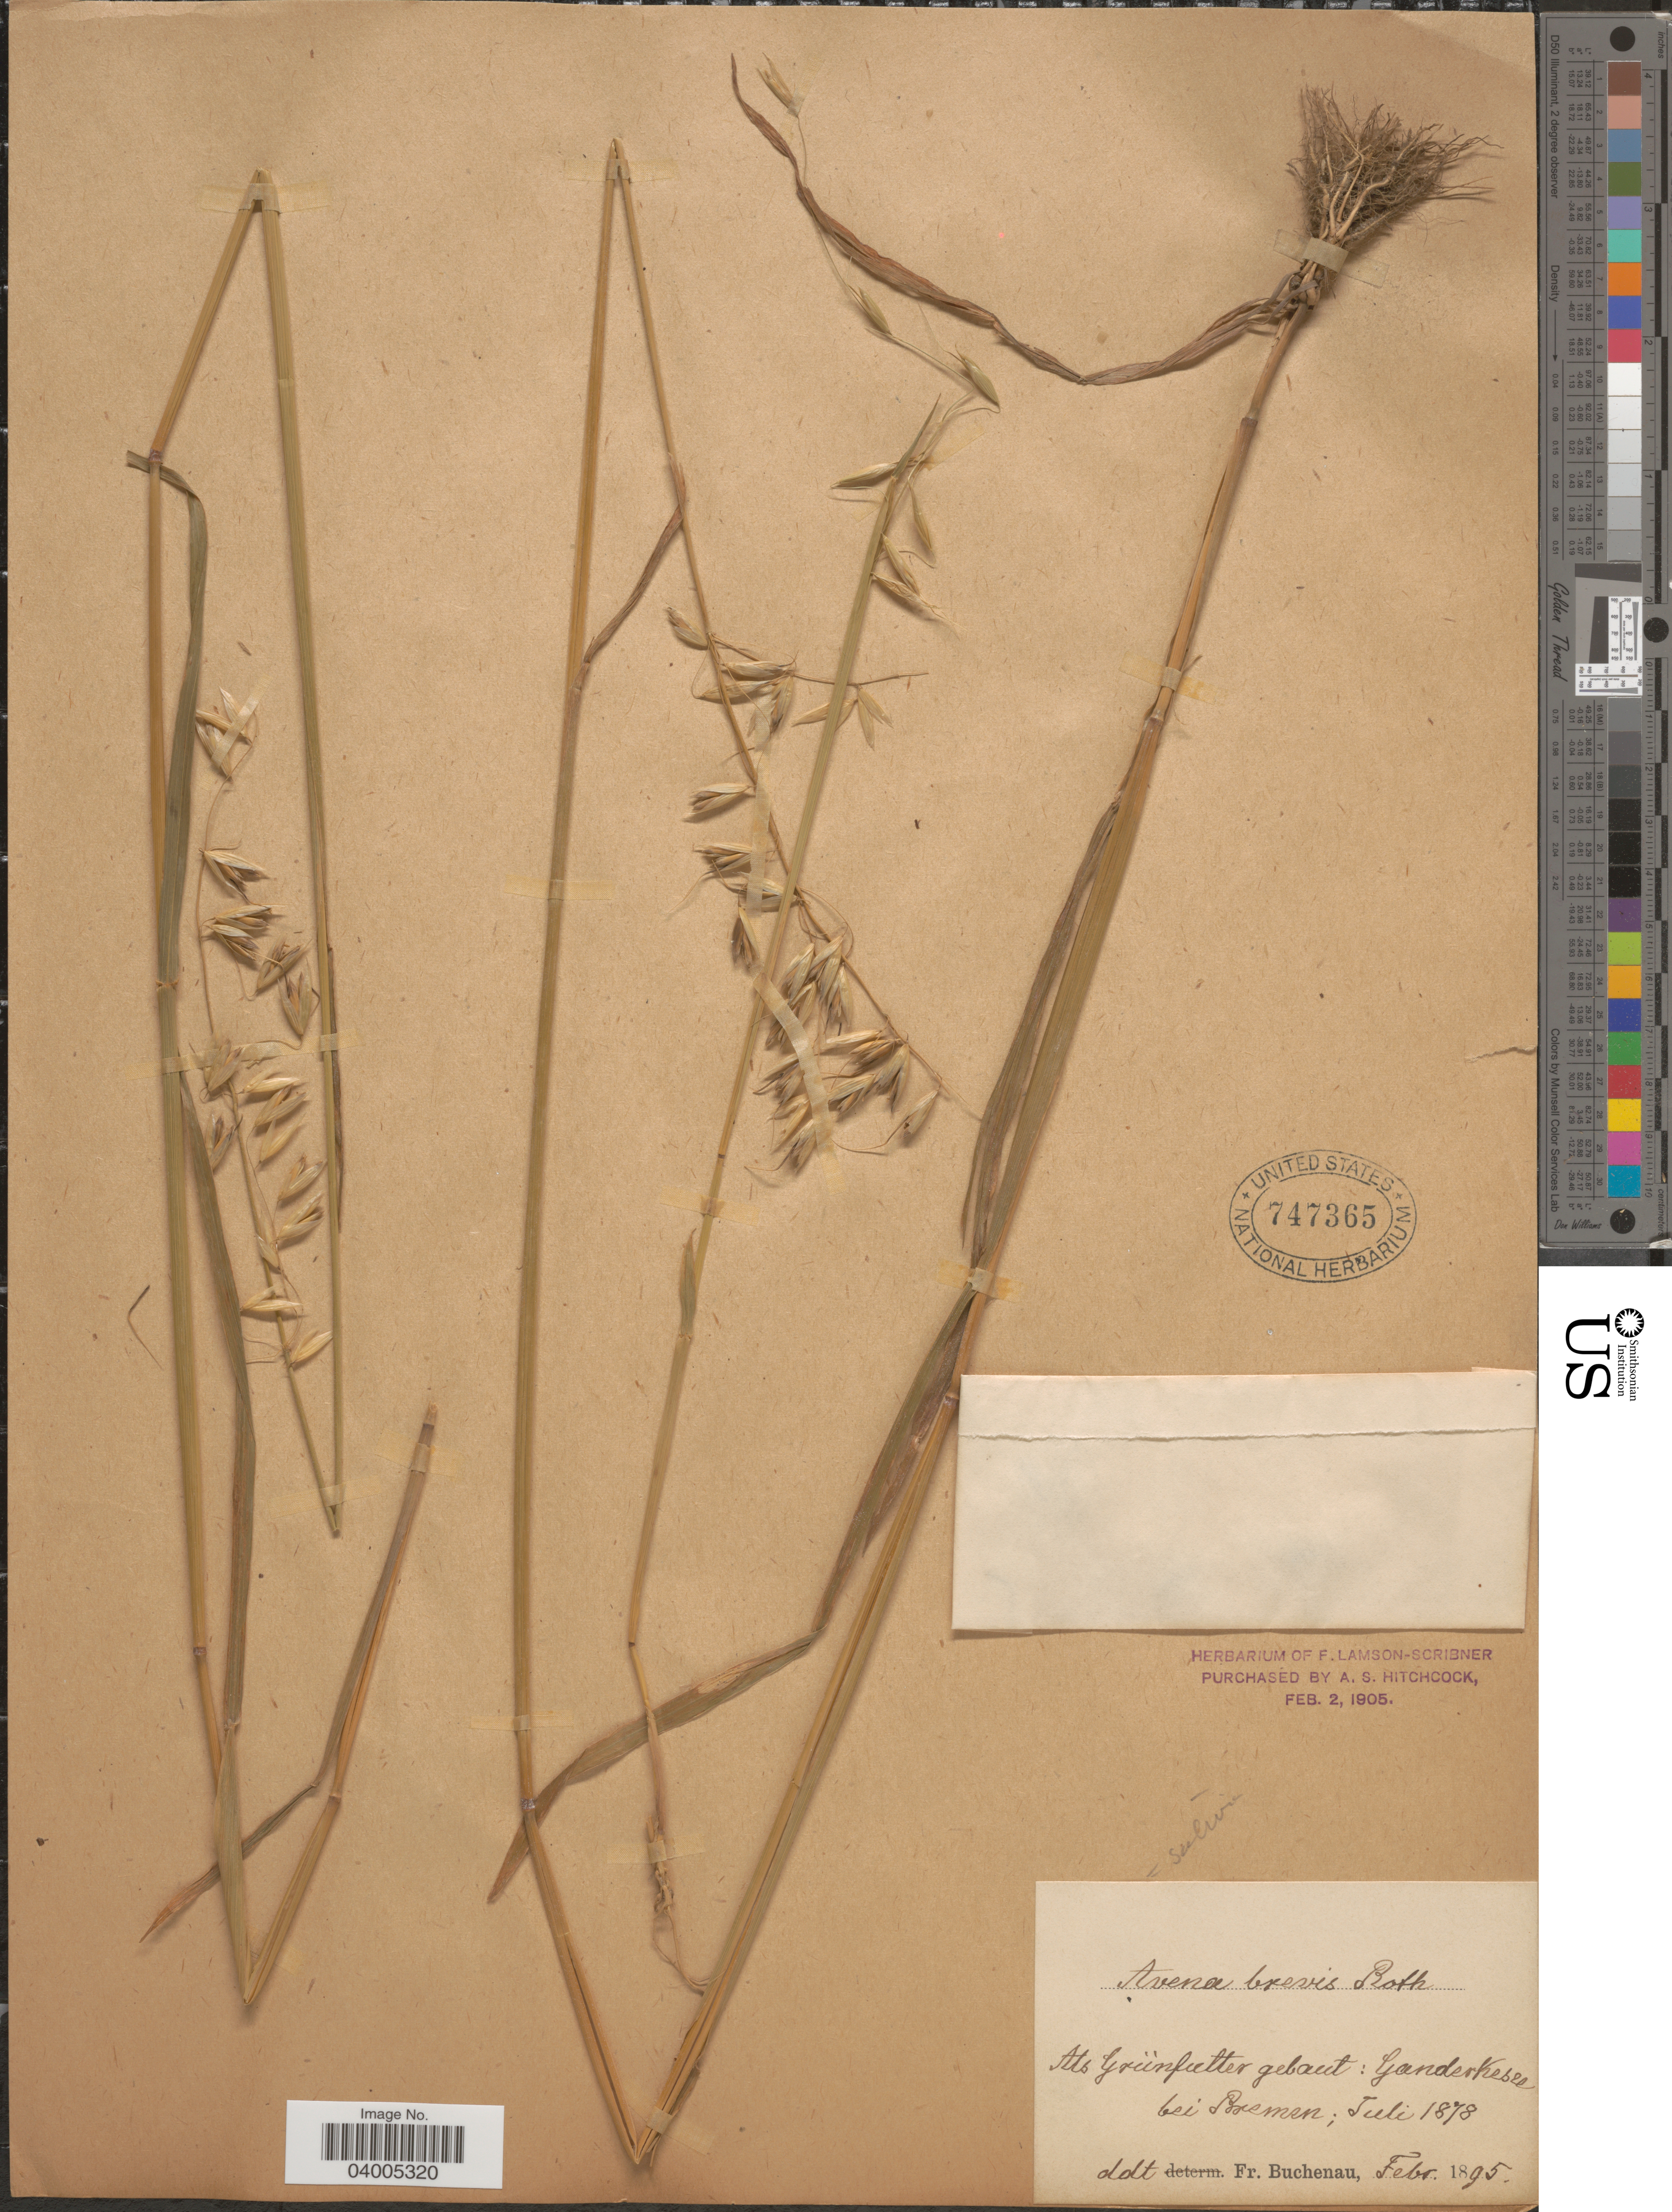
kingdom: Plantae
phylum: Tracheophyta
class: Liliopsida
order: Poales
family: Poaceae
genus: Avena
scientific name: Avena brevis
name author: Bréb.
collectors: ex herb. F. Lamson Scribner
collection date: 1878-07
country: Germany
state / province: Bremen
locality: Als Grünfutter gebaut: Ganderkesee bei Bremen.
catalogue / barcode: US 747365